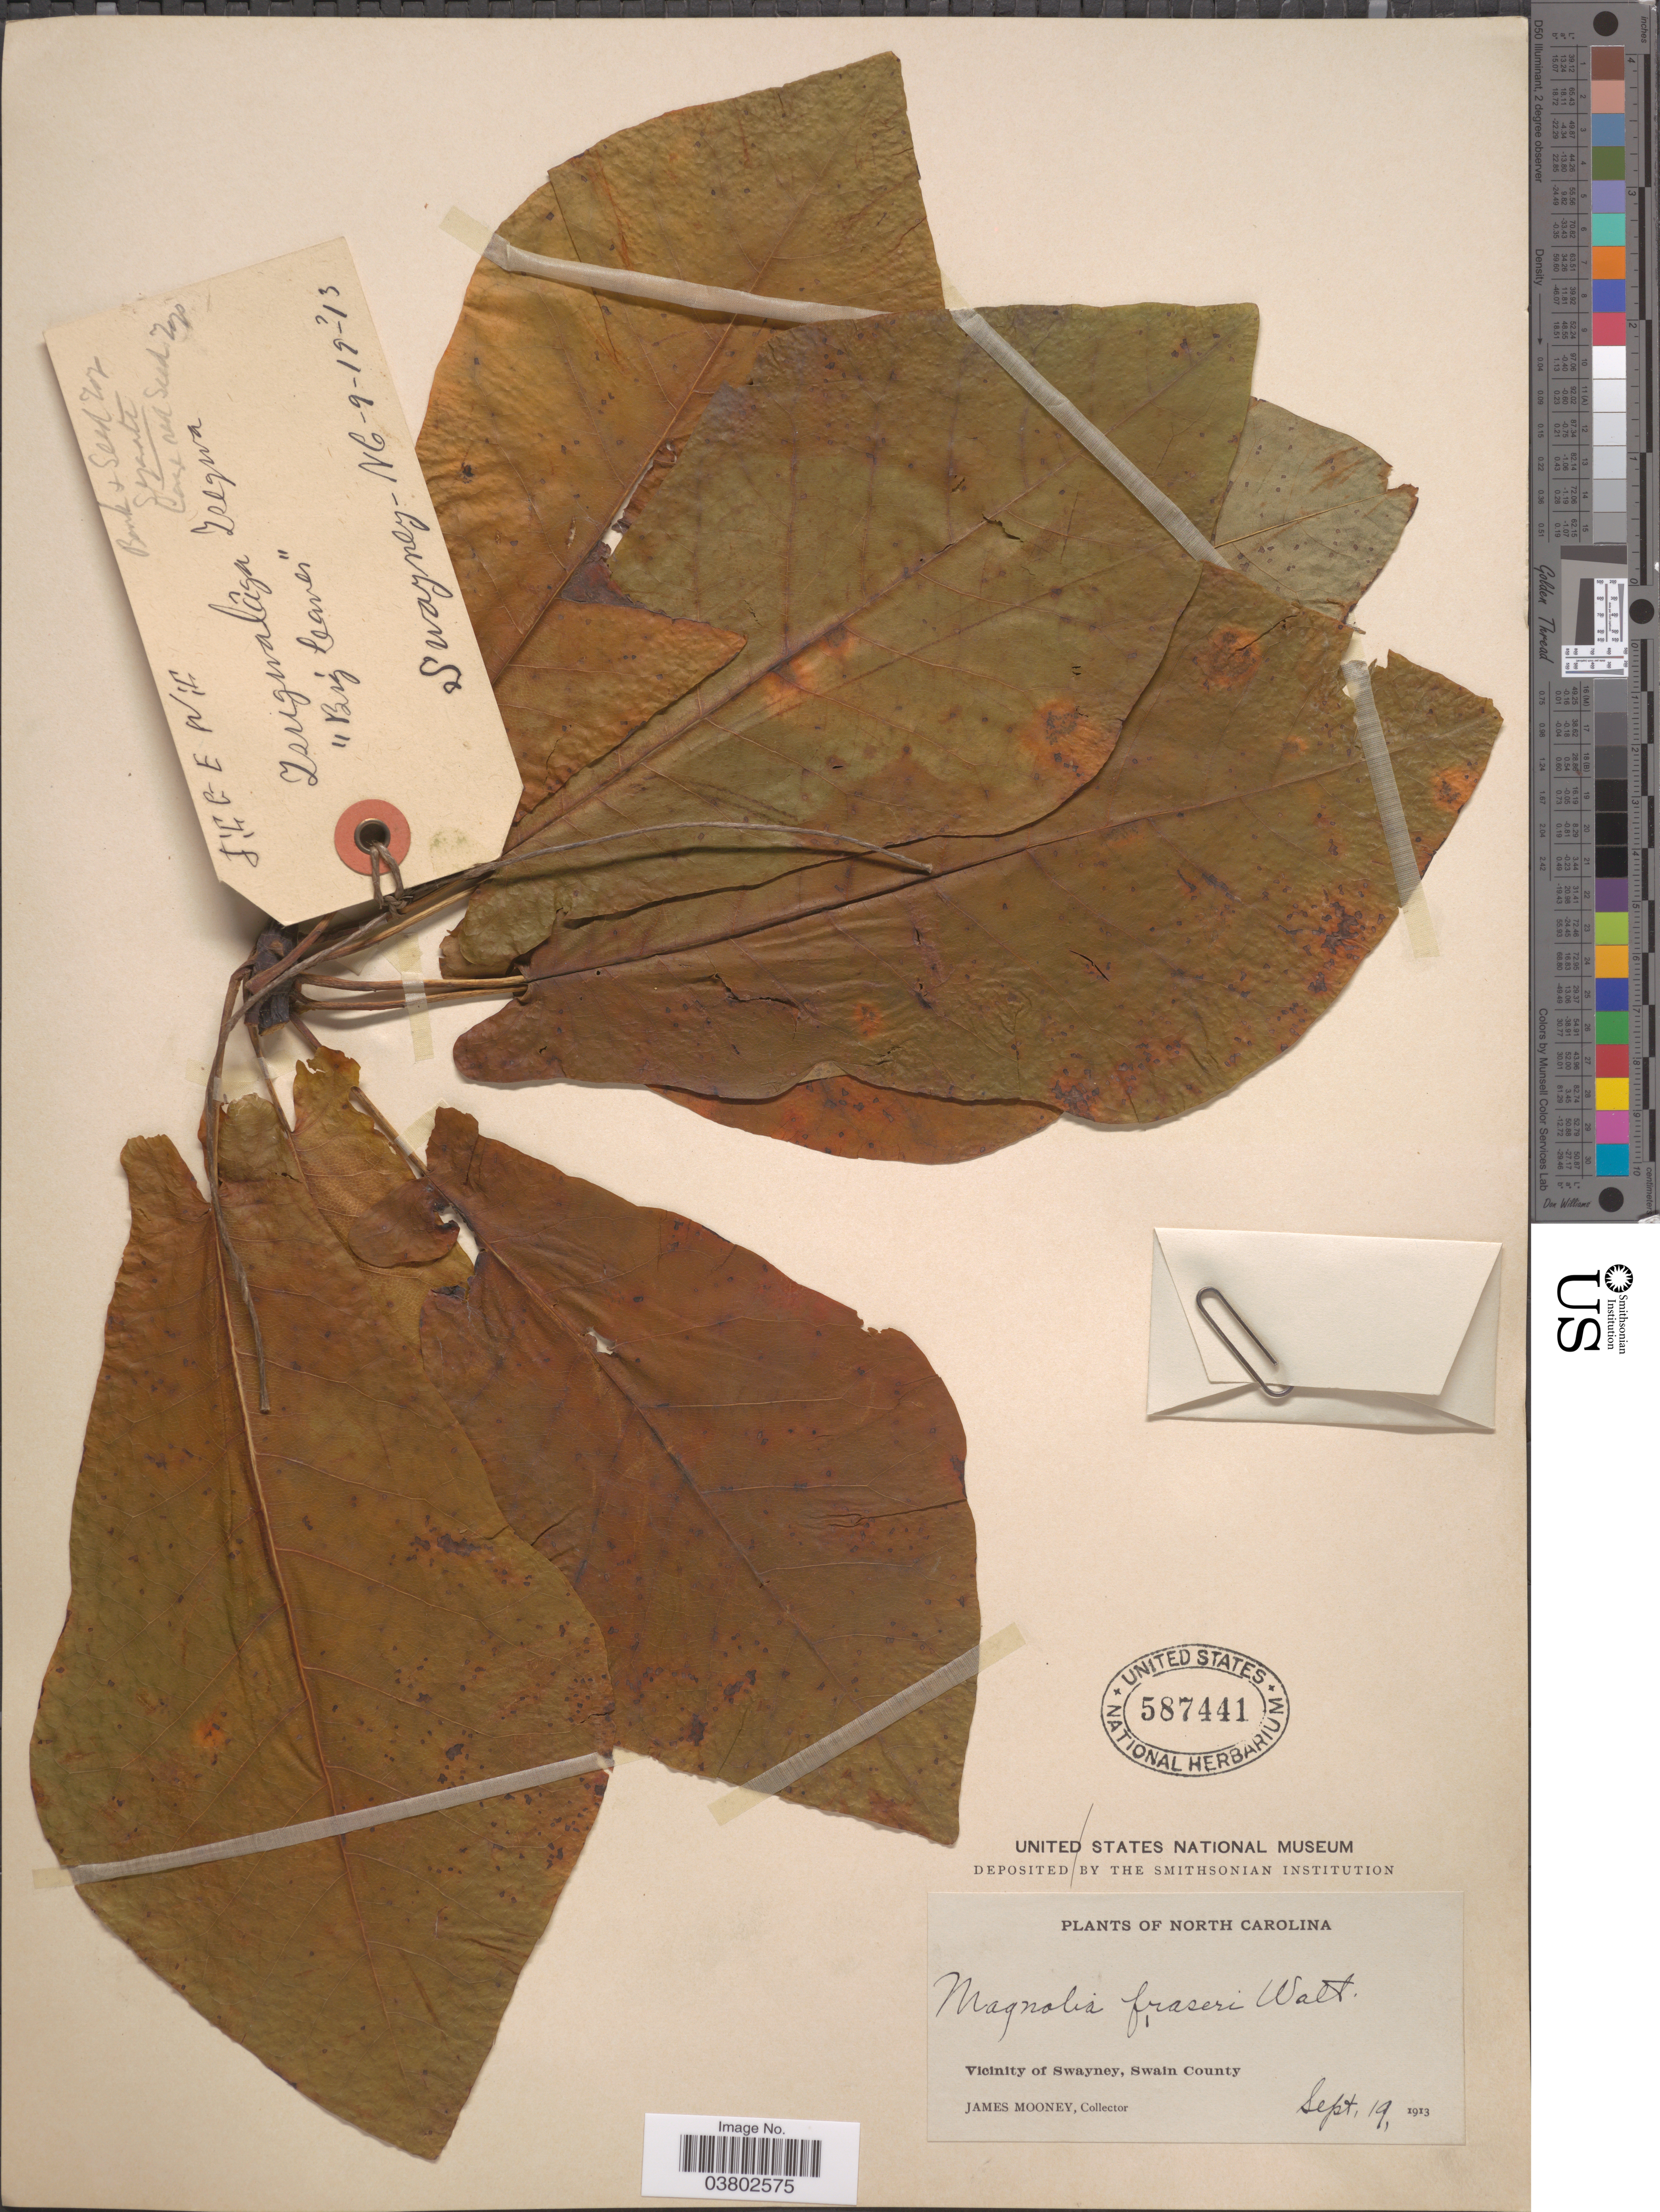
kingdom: Plantae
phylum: Tracheophyta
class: Magnoliopsida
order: Magnoliales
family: Magnoliaceae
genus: Magnolia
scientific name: Magnolia fraseri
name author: Walter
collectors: J. Mooney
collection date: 1913-09-19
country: United States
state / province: North Carolina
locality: Vicinity of Swayney, Swain County.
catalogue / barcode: US 587441